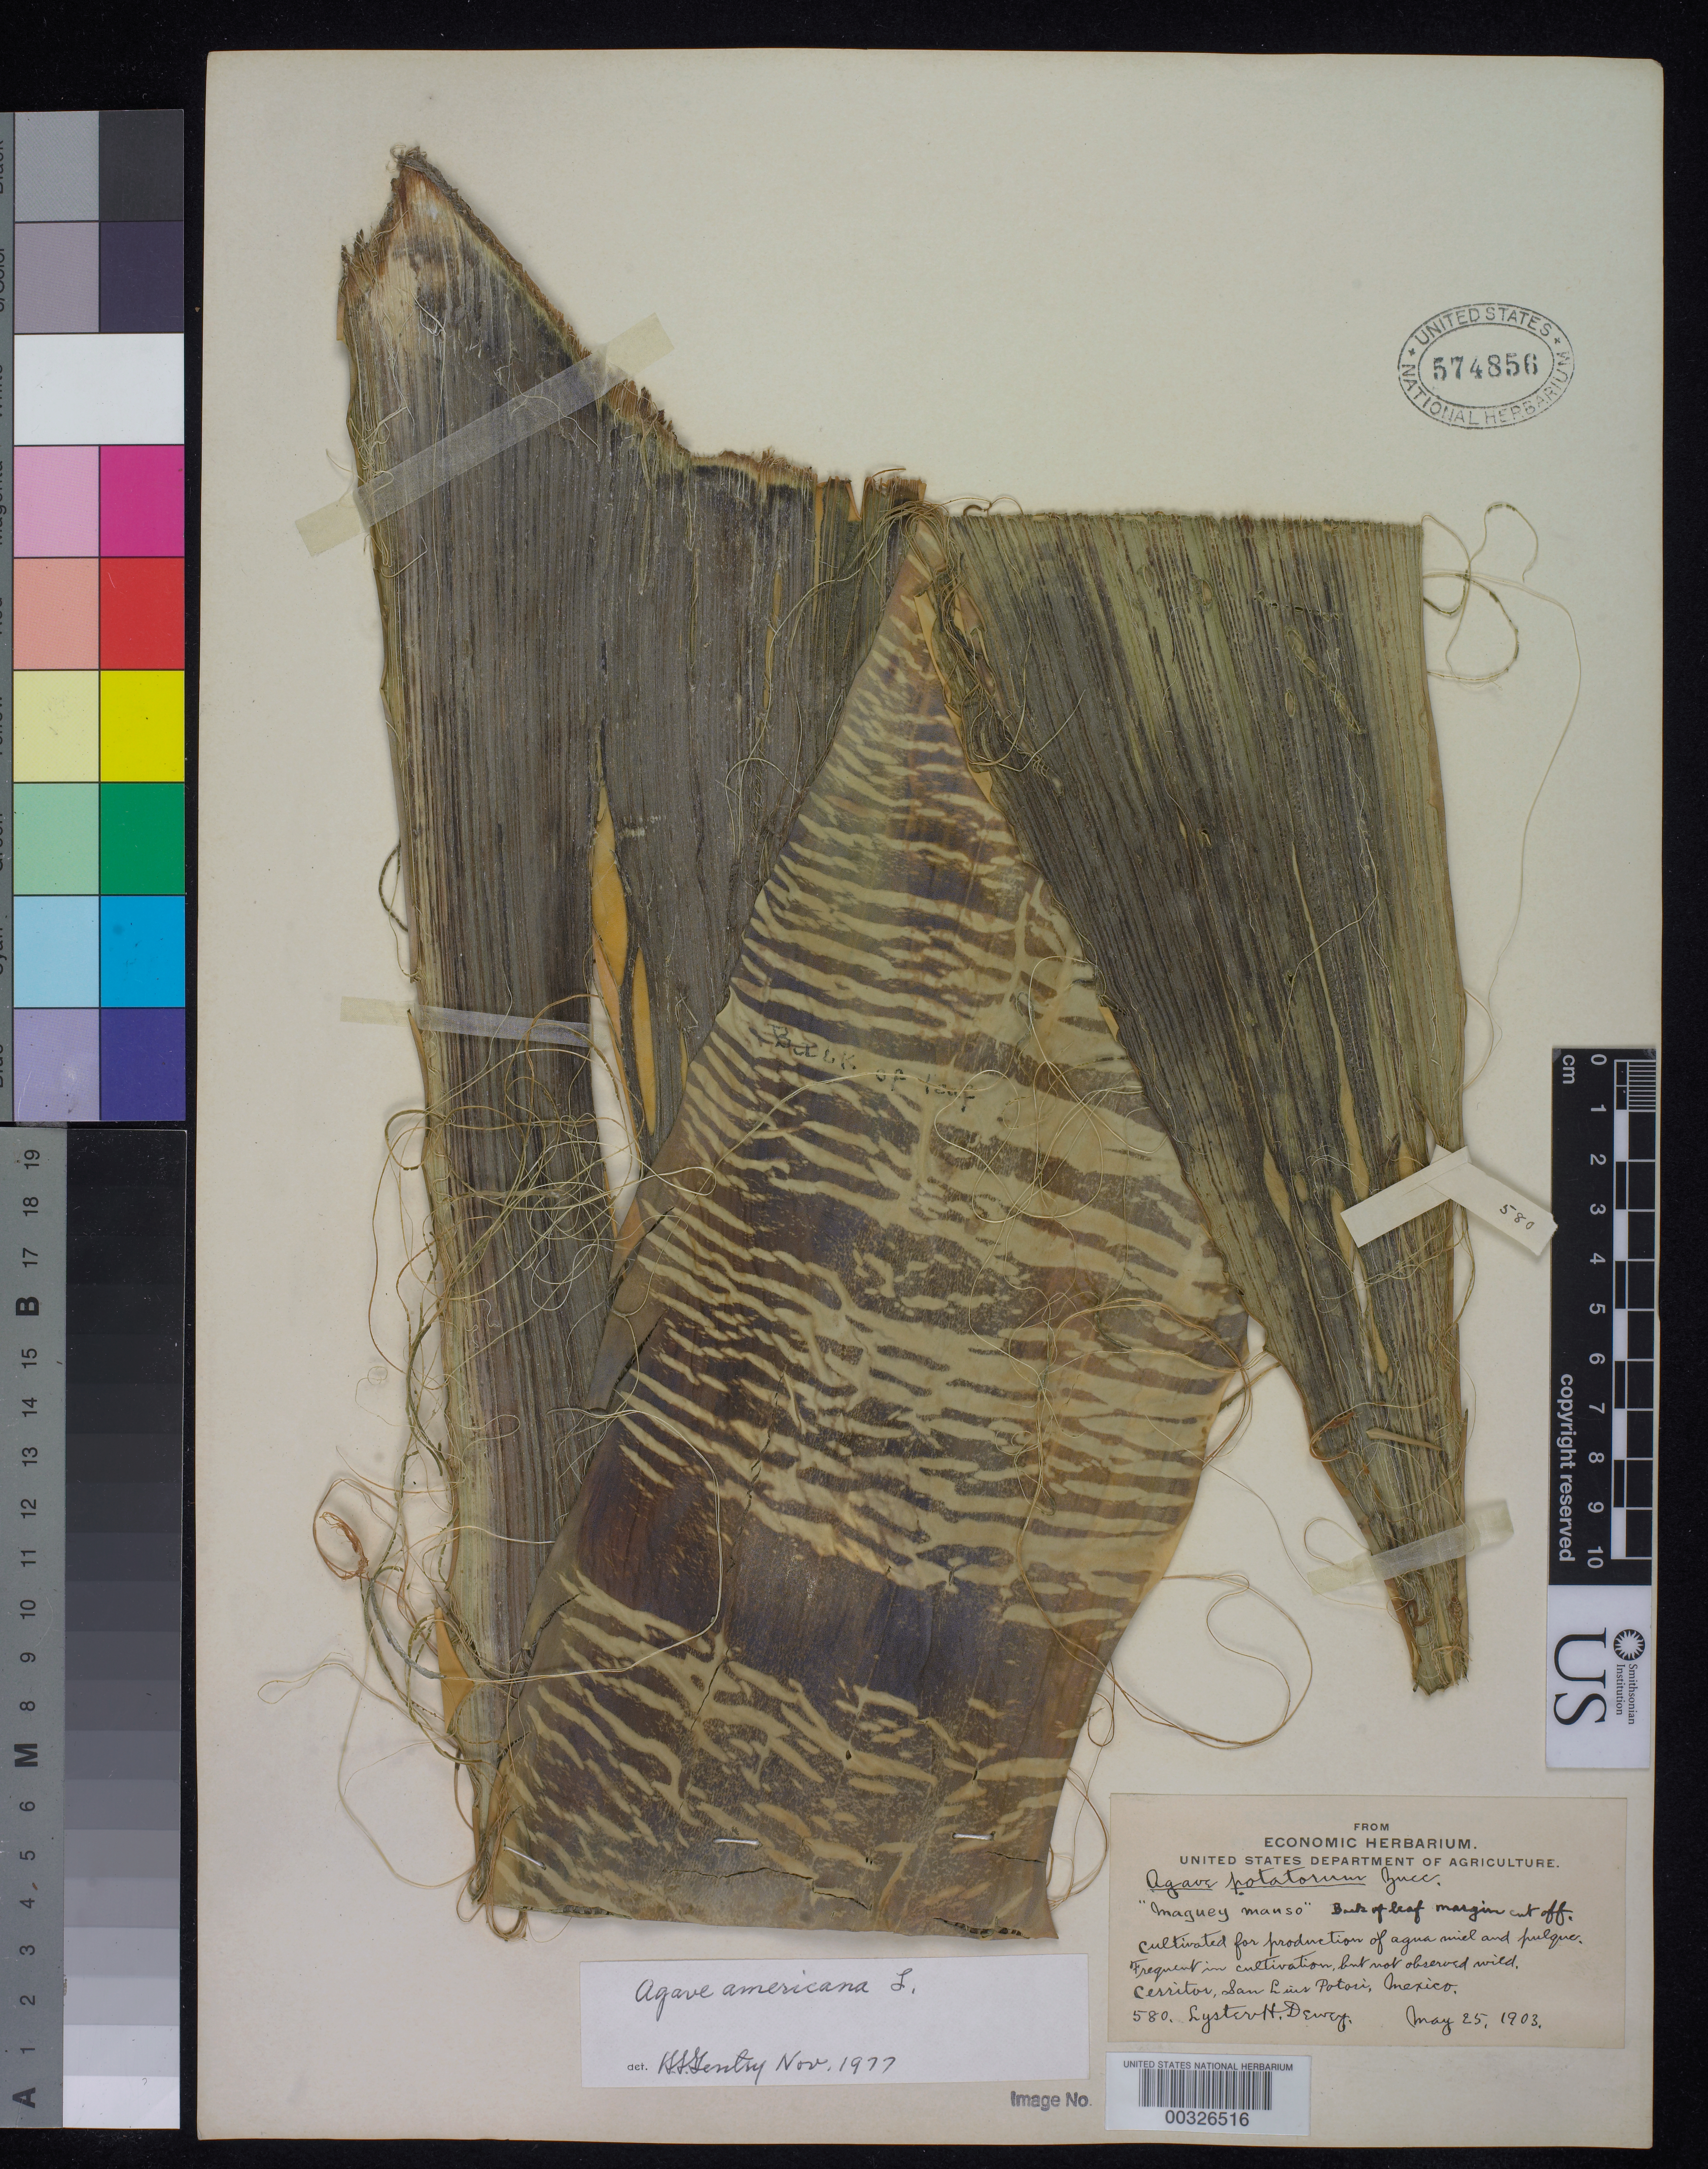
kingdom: Plantae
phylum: Tracheophyta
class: Liliopsida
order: Asparagales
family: Asparagaceae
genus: Agave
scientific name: Agave americana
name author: L.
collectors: L. H. Dewey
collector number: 580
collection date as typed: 25 May 1903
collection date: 1903-05-25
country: Mexico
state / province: San Luis Potosí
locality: Cerritos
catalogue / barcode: US 574856